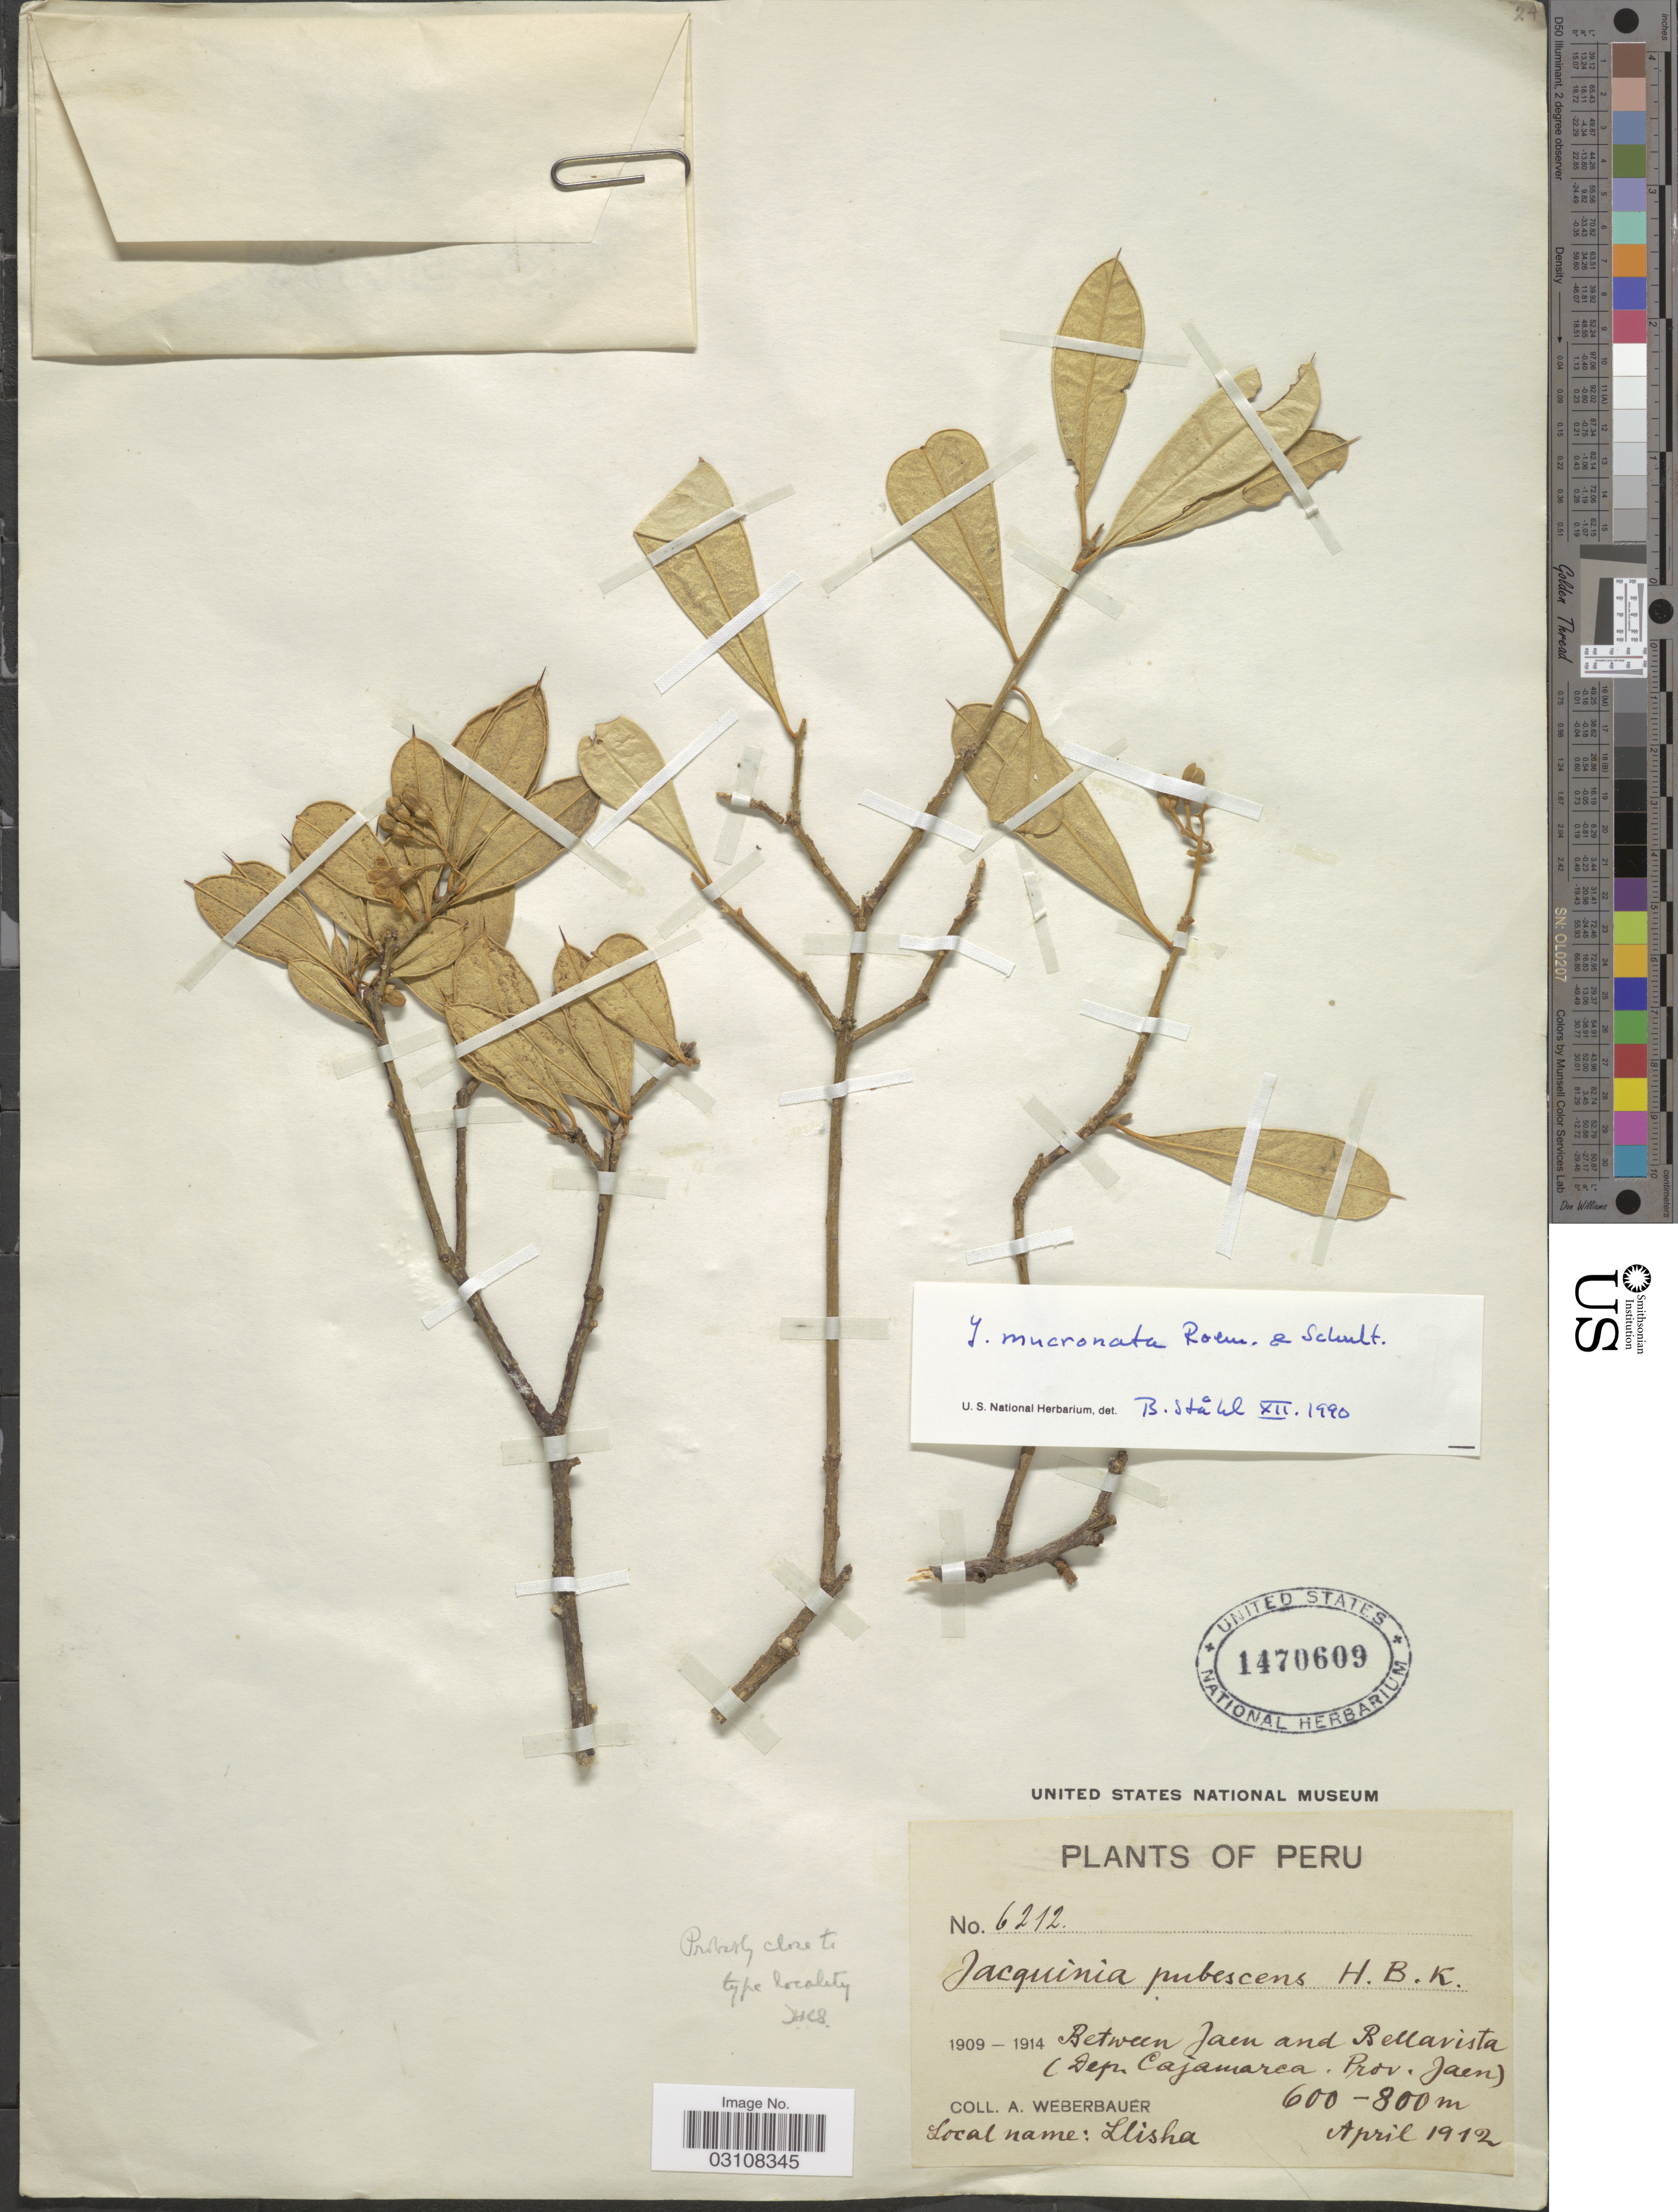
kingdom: Plantae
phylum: Tracheophyta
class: Magnoliopsida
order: Ericales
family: Primulaceae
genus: Bonellia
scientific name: Bonellia mucronata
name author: (Roem. & Schult.) B. Ståhl & Källersjö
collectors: A. Weberbauer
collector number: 6212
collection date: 1912-04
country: Peru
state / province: Cajamarca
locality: Between Jaen and Bellavista (Dept. Cajamarca, Prov. Jaen).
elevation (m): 600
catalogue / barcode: US 1470609